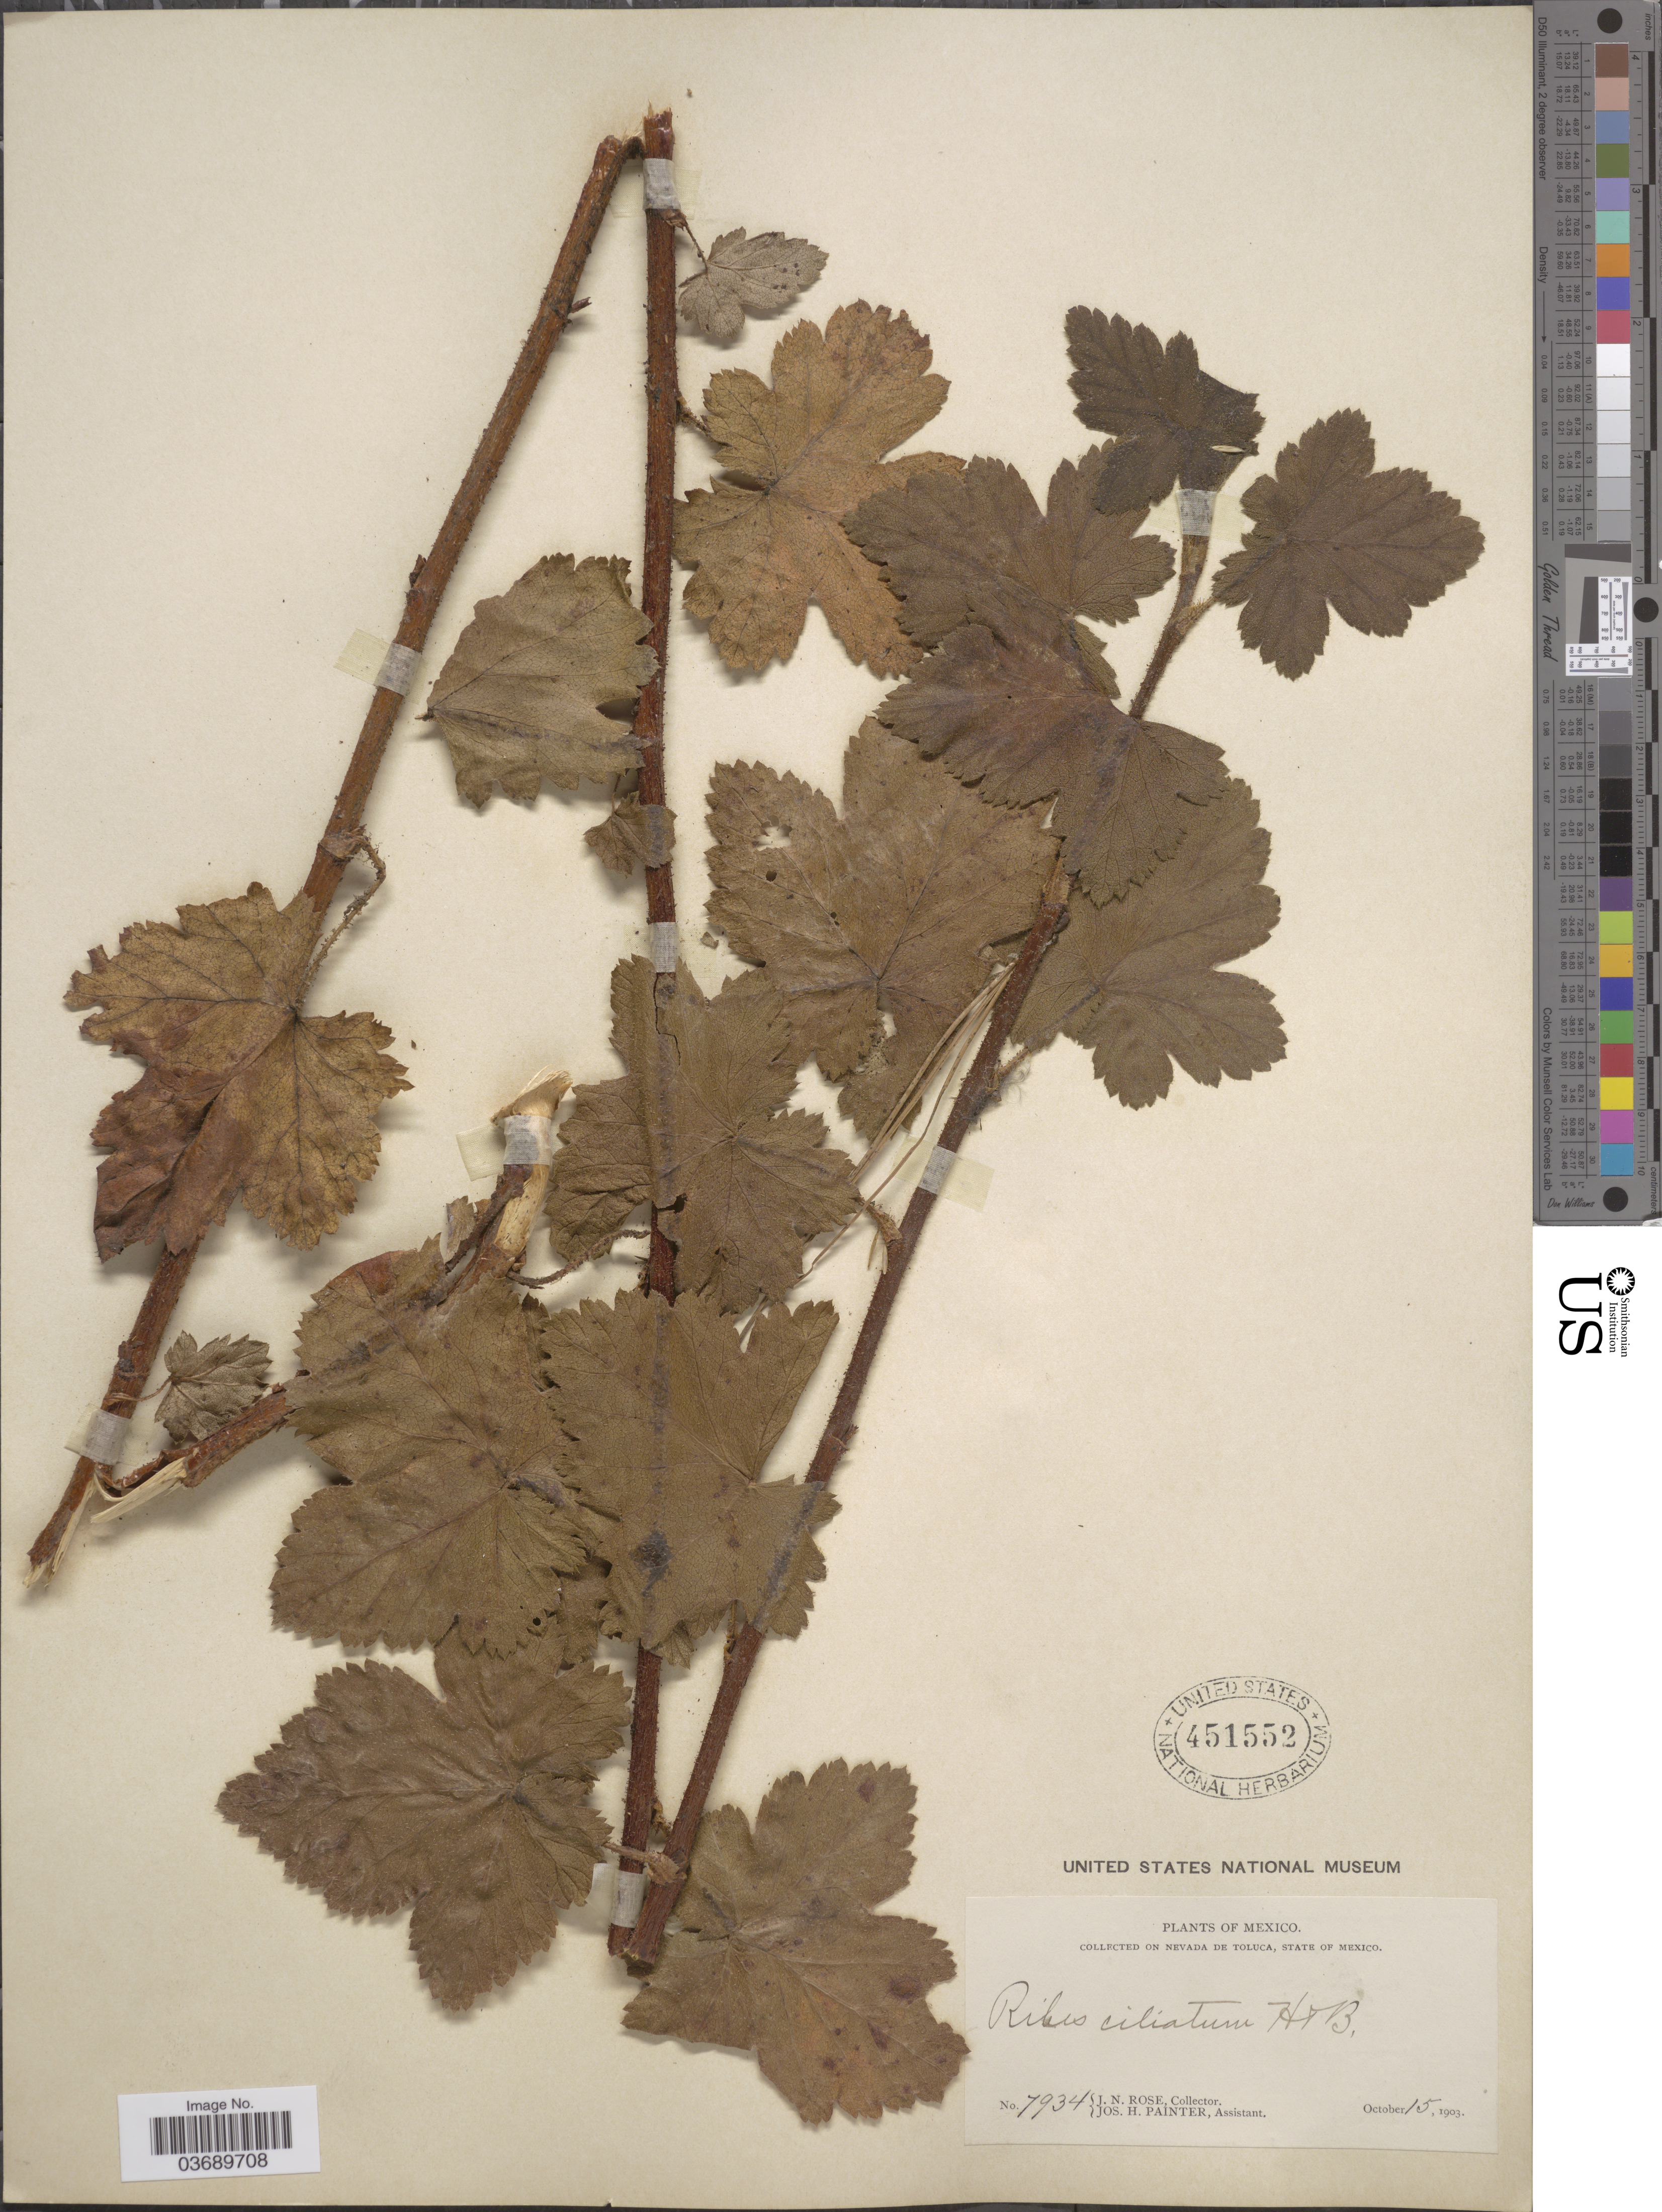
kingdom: Plantae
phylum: Tracheophyta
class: Magnoliopsida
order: Saxifragales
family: Grossulariaceae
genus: Ribes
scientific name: Ribes ciliatum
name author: Humb. & Bonpl. ex Roem. & Schult.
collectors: J. N. Rose & J. H. Painter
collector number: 7934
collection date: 1903-10-15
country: Mexico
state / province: México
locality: Nevada de Toluca, State of Mexico.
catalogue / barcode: US 451552